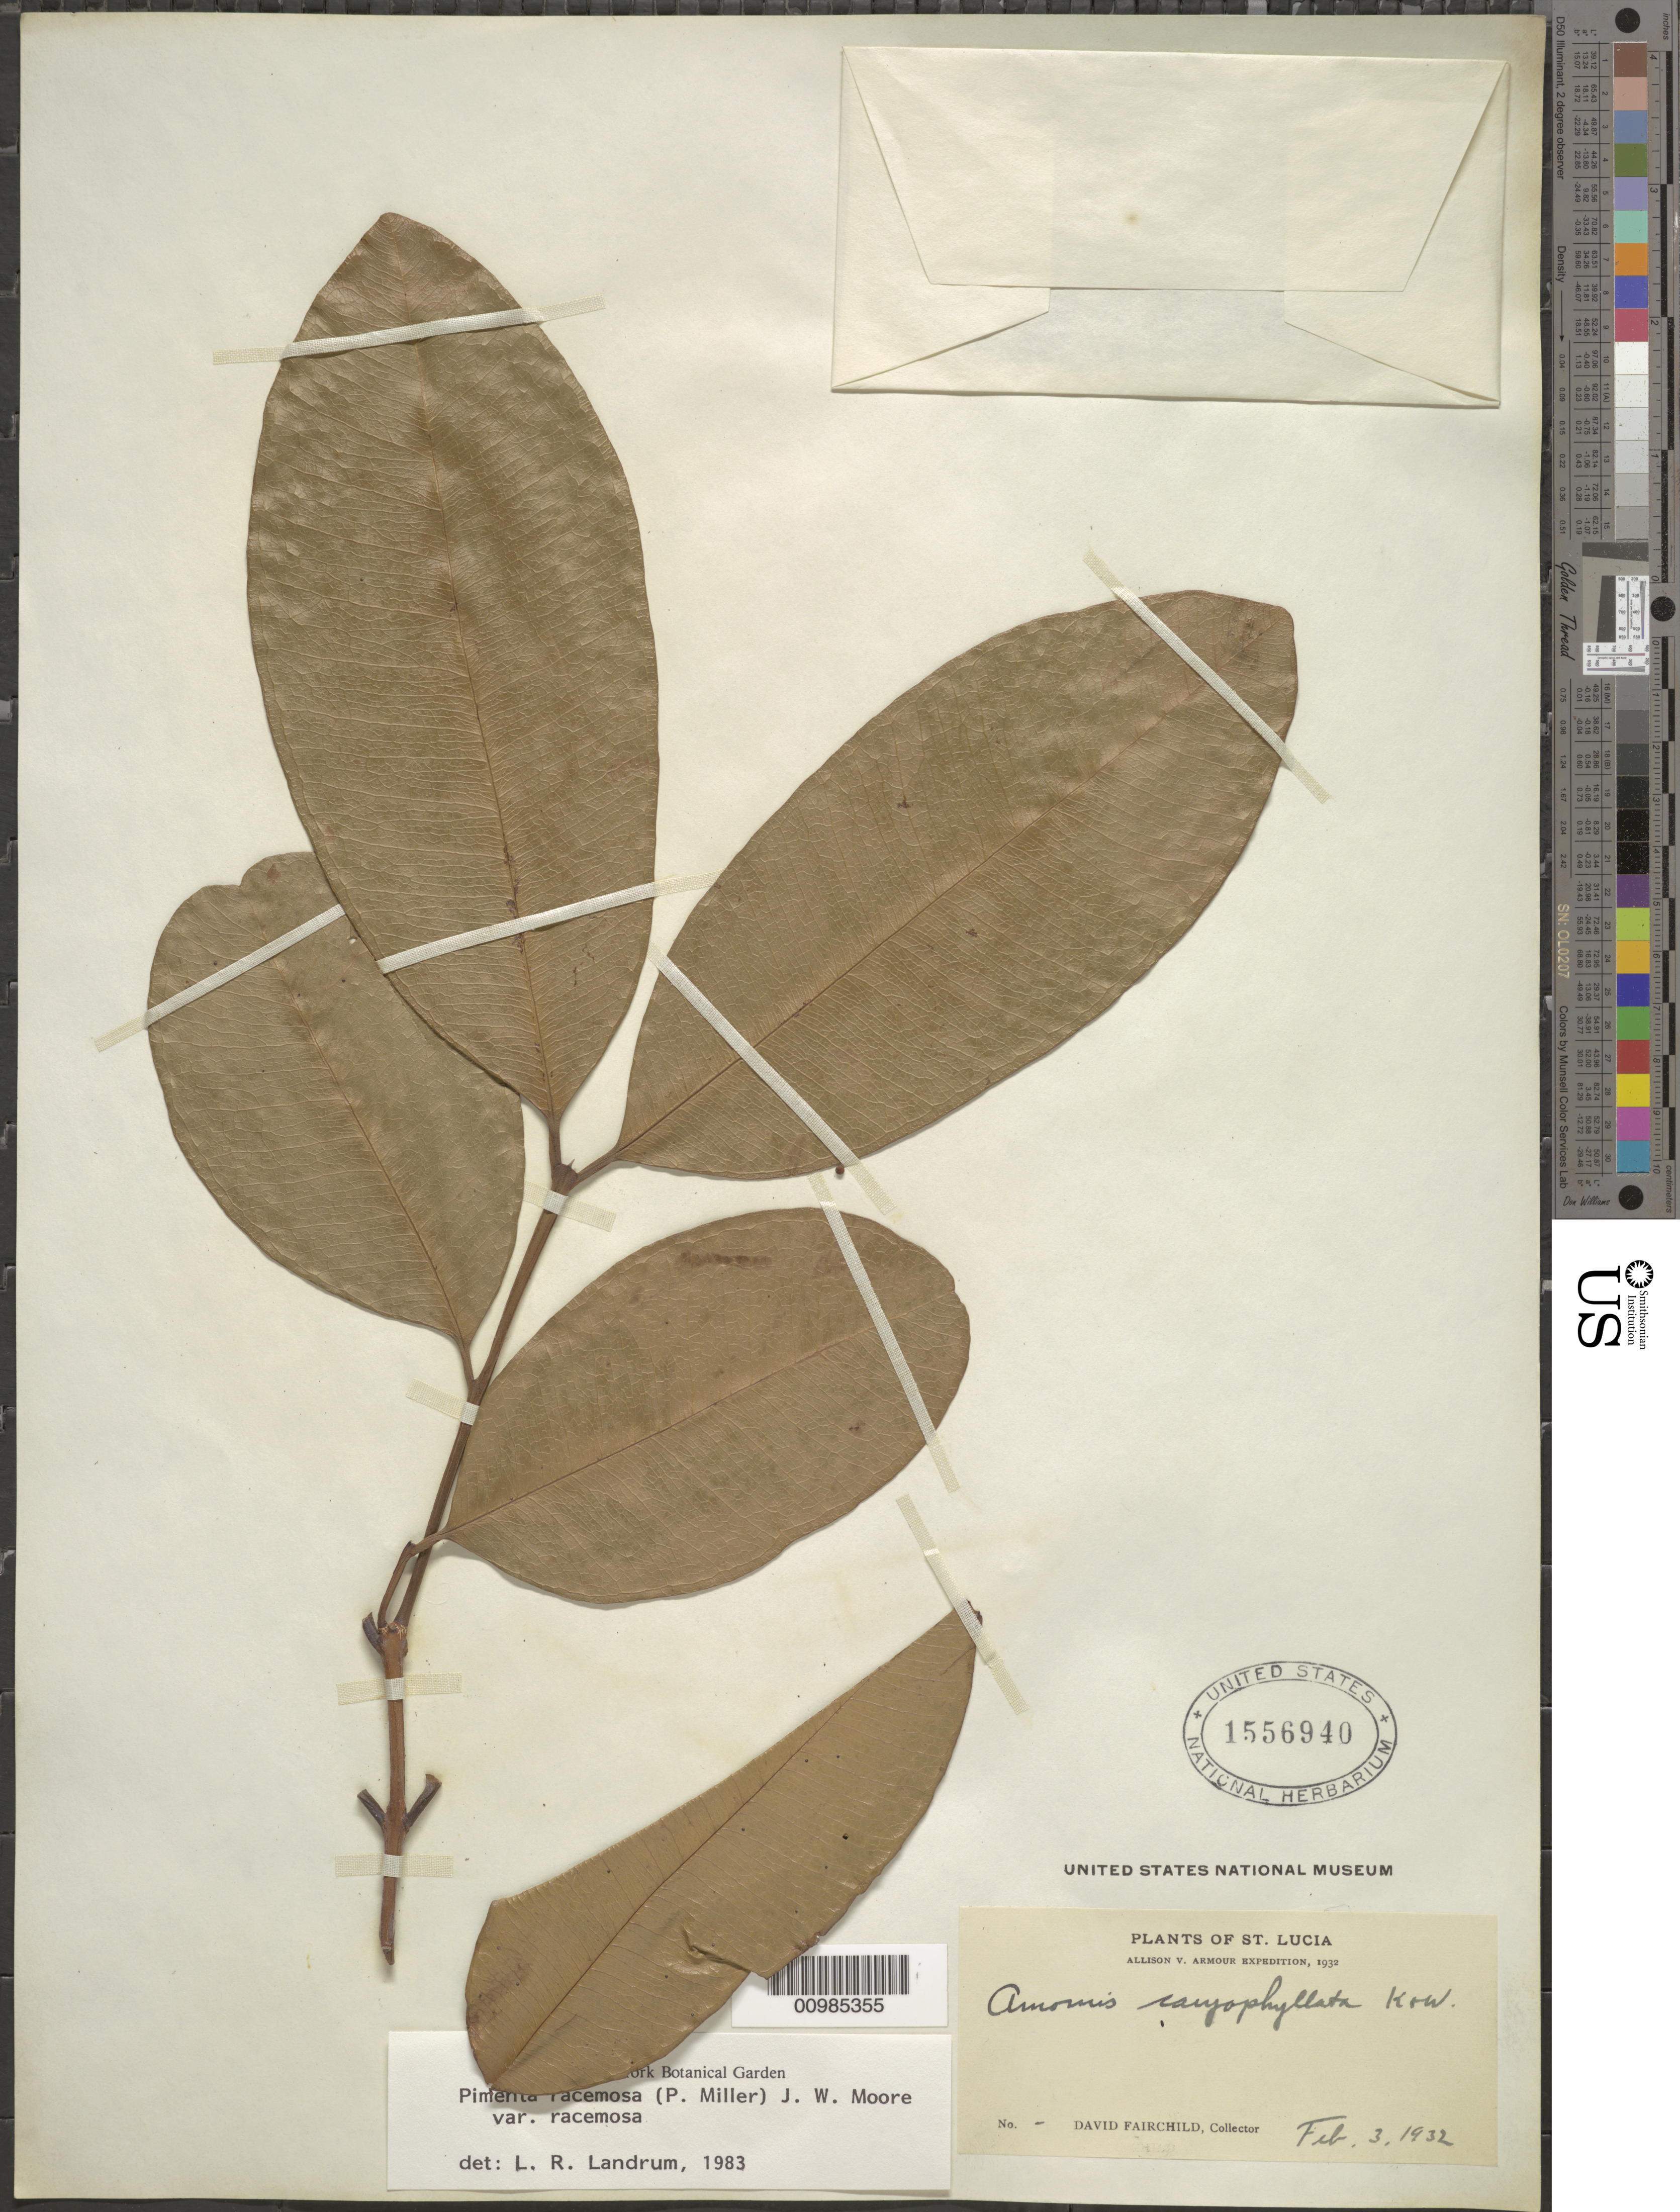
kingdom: Plantae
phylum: Tracheophyta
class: Magnoliopsida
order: Myrtales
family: Myrtaceae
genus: Pimenta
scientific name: Pimenta racemosa var. racemosa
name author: (Mill.) J.W. Moore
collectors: D. Fairchild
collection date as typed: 03 Feb 1932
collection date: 1932-02-03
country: St. Lucia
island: St. Lucia I.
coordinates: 0 N, 0 E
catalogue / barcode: US 1556940